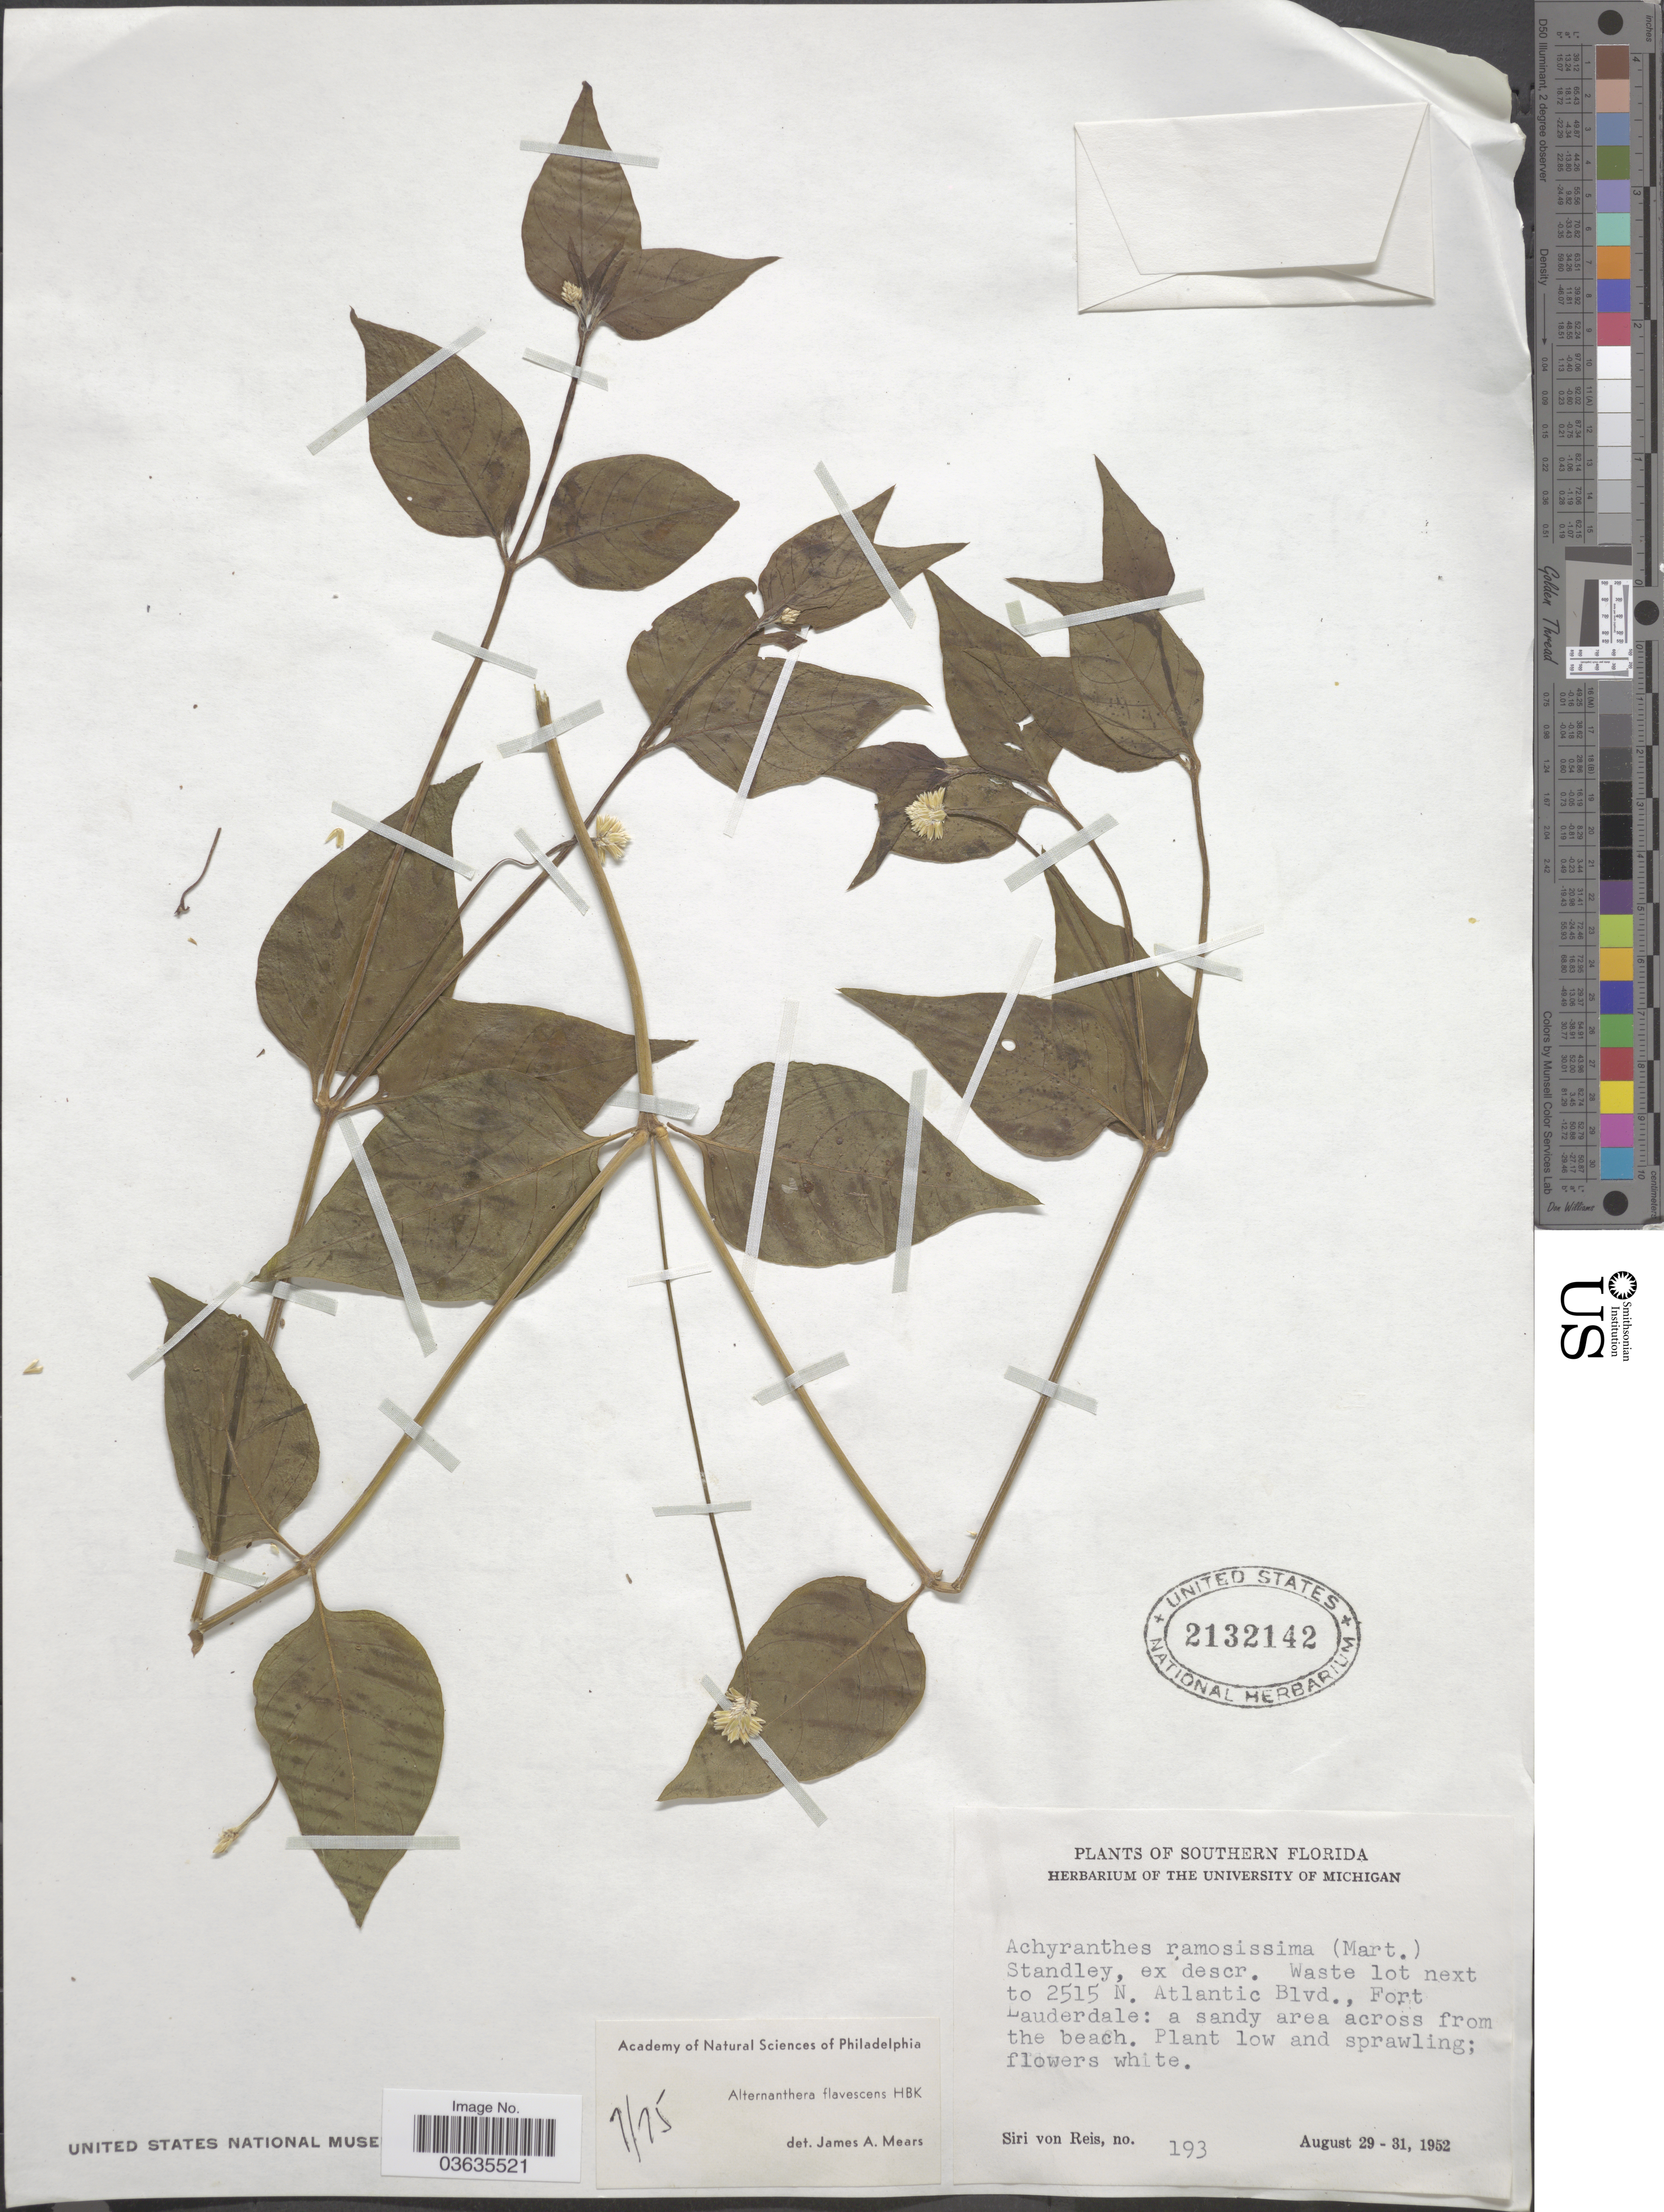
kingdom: Plantae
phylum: Tracheophyta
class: Magnoliopsida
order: Caryophyllales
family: Amaranthaceae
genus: Alternanthera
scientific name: Alternanthera flavescens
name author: Kunth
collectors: S. von Reis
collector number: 193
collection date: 1952-08-29/1952-08-31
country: United States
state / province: Florida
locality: Southern Florida. Waste lot next to 2515 N. Atlantic Blvd., Fort Lauderdale.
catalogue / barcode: US 2132142